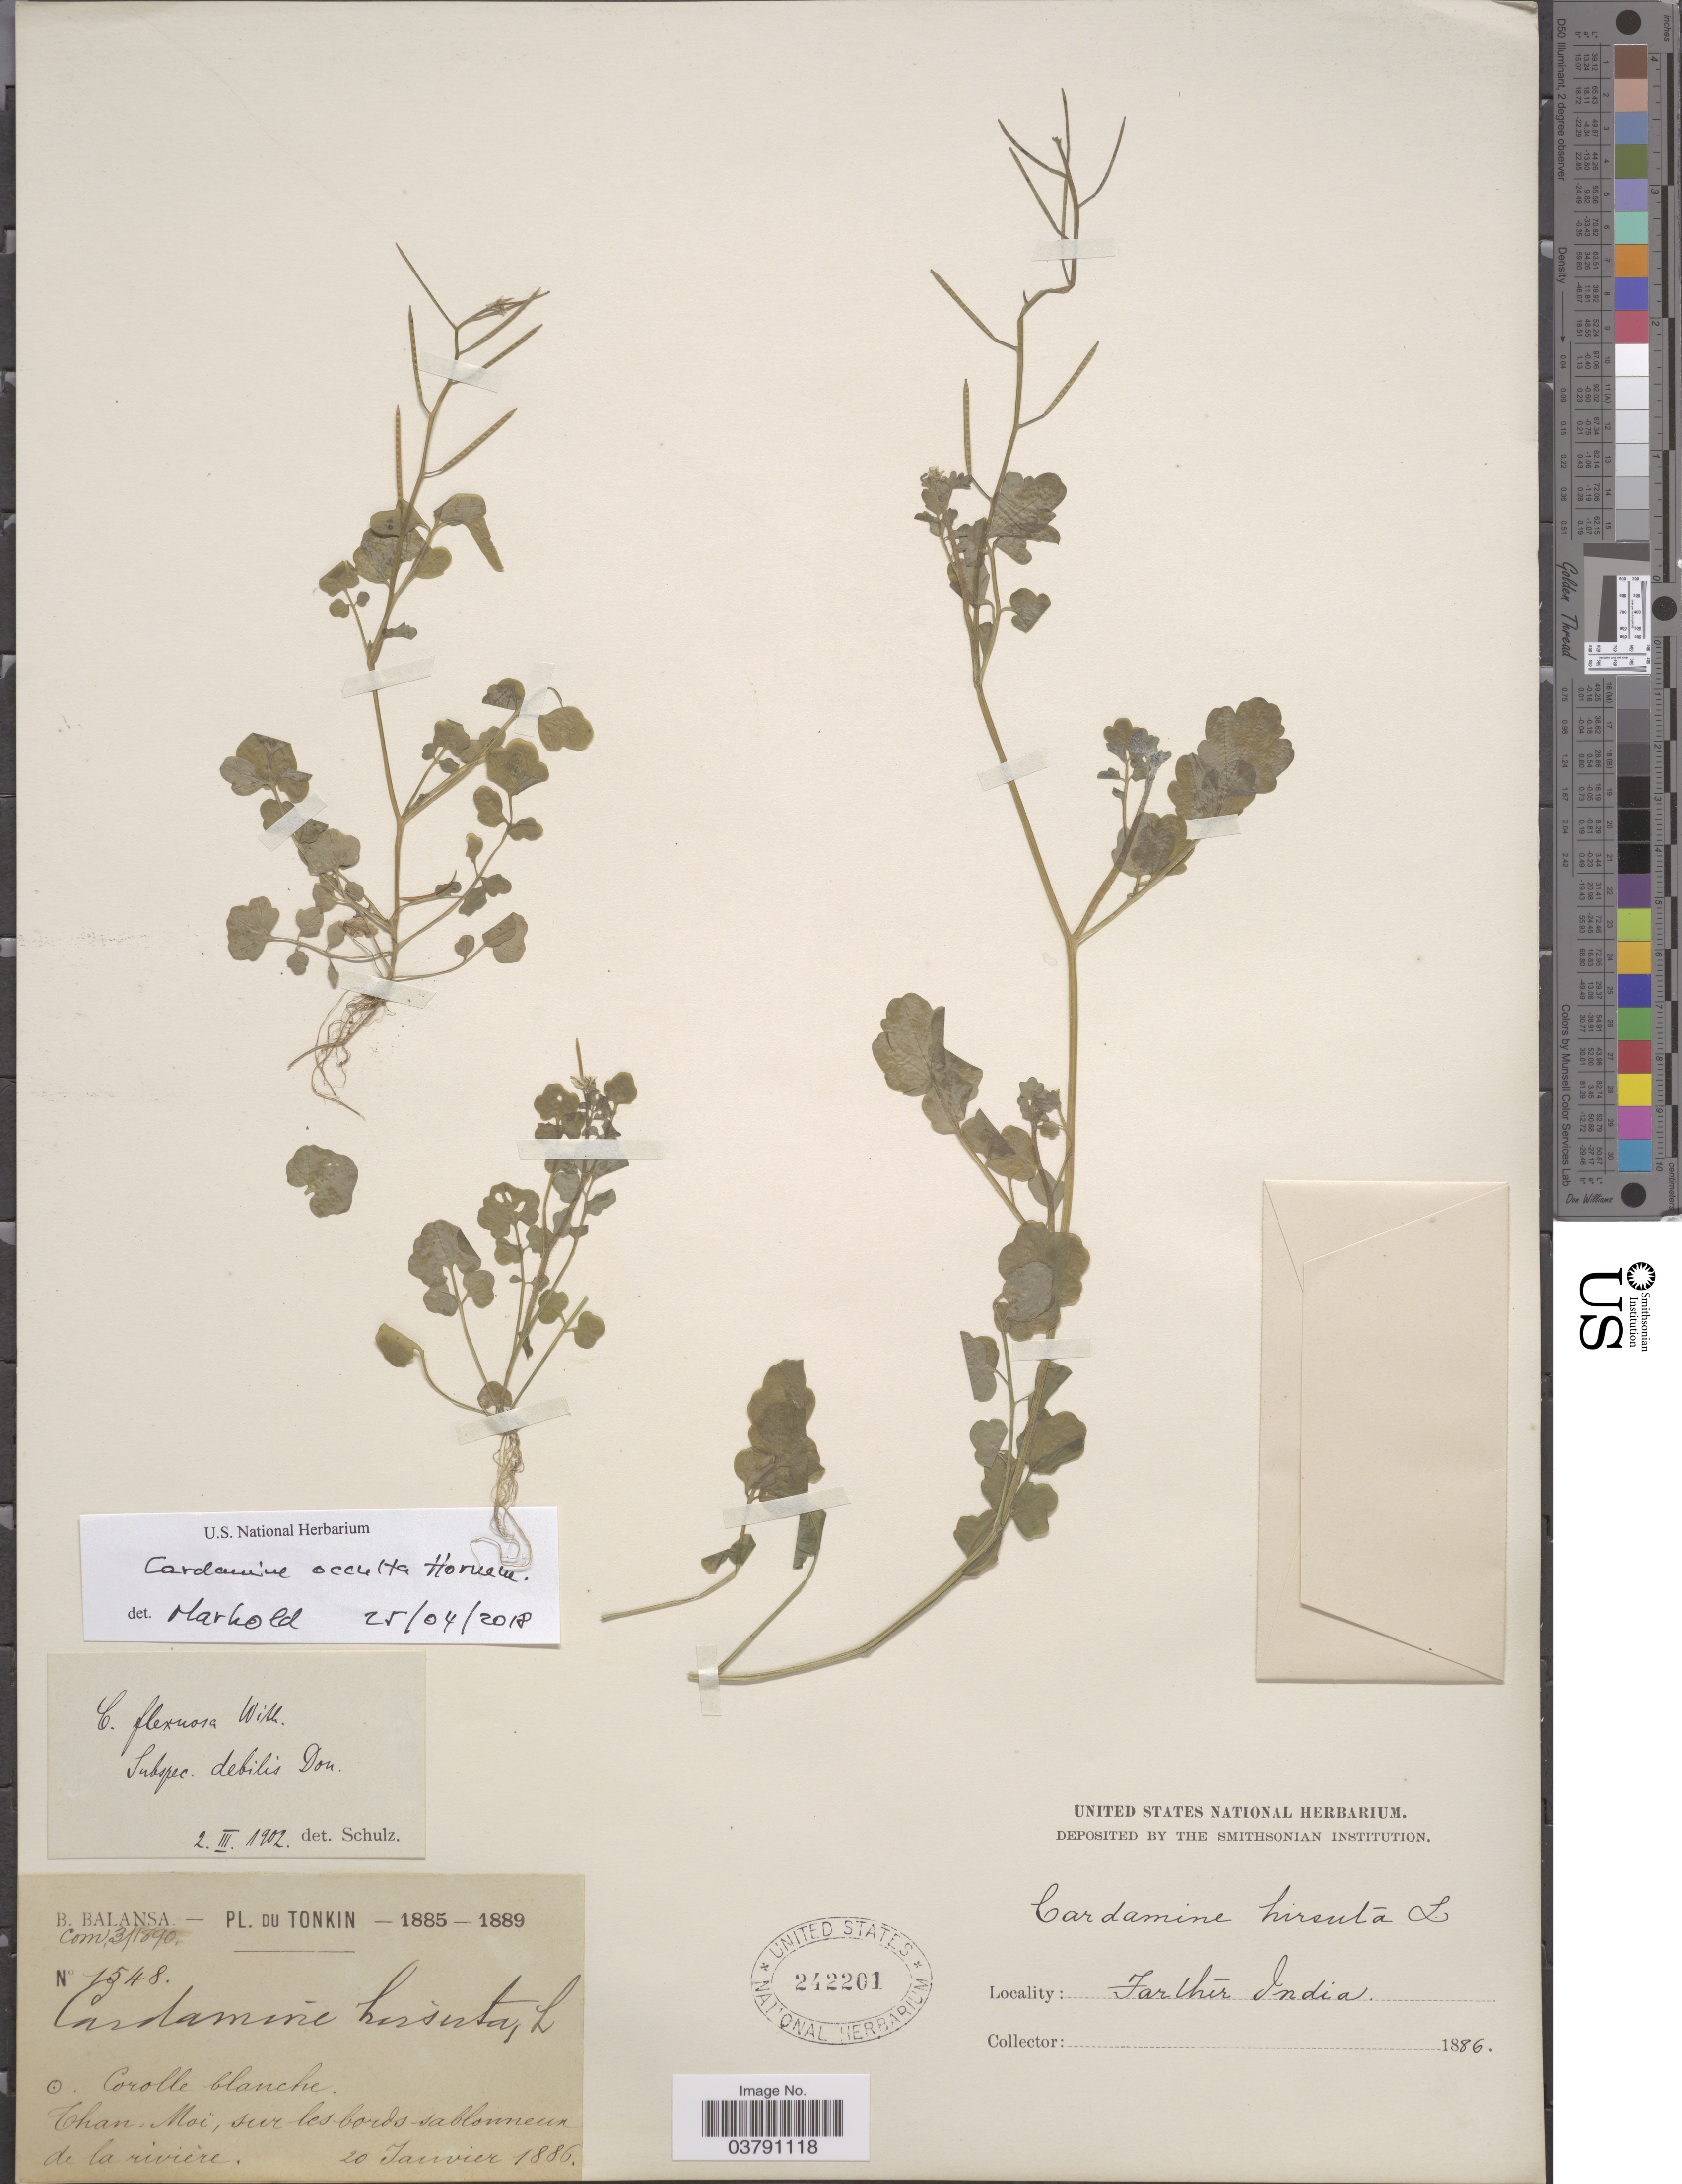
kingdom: Plantae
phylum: Tracheophyta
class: Magnoliopsida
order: Brassicales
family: Brassicaceae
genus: Cardamine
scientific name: Cardamine occulta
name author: Hornem.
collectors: B. Balansa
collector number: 1548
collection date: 1886-01-20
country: Vietnam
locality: Tonkin. Than Moï, sur les bords sablonneus de la riviere. Farther India.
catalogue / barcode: US 242201